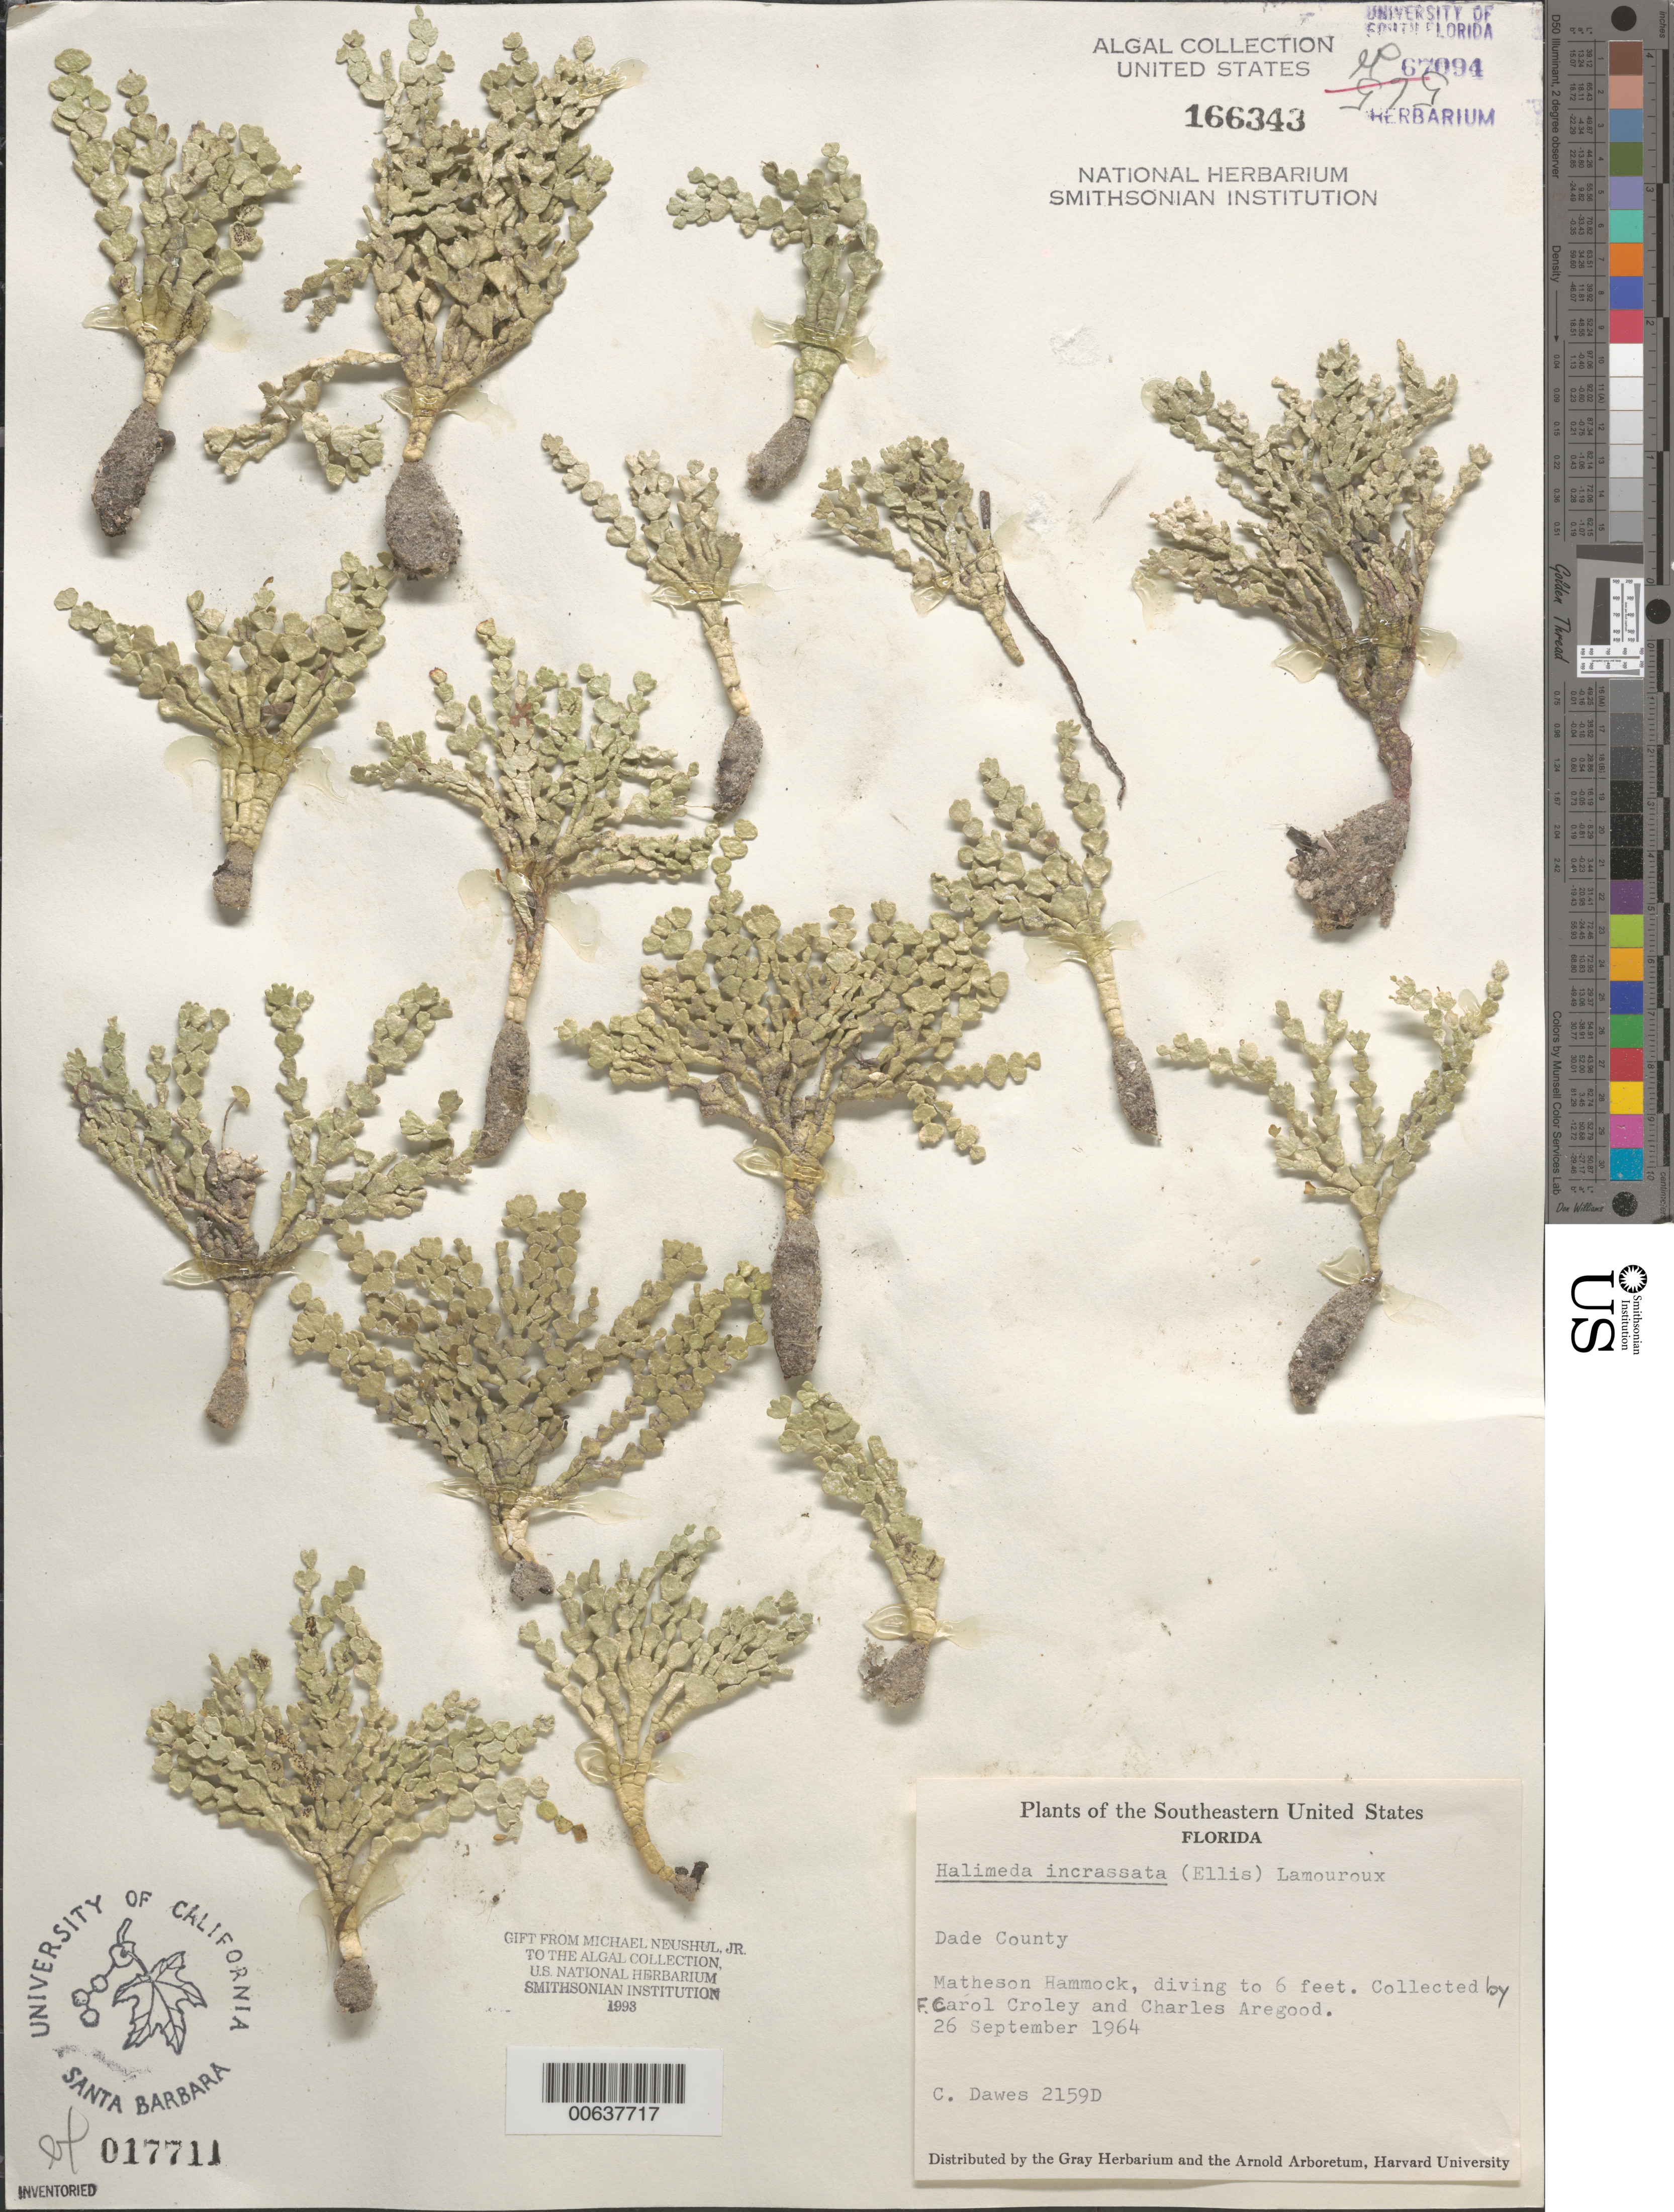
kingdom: Plantae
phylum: Chlorophyta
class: Ulvophyceae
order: Bryopsidales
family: Halimedaceae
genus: Halimeda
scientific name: Halimeda incrassata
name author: (J. Ellis) J.V.Lamouroux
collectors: F. C. Croley & C. Aregood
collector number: CJD 2159D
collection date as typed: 26 Sep 1964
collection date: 1964-09-26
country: United States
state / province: Florida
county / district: Miami-Dade County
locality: Matheson Hammock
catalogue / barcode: US 166343